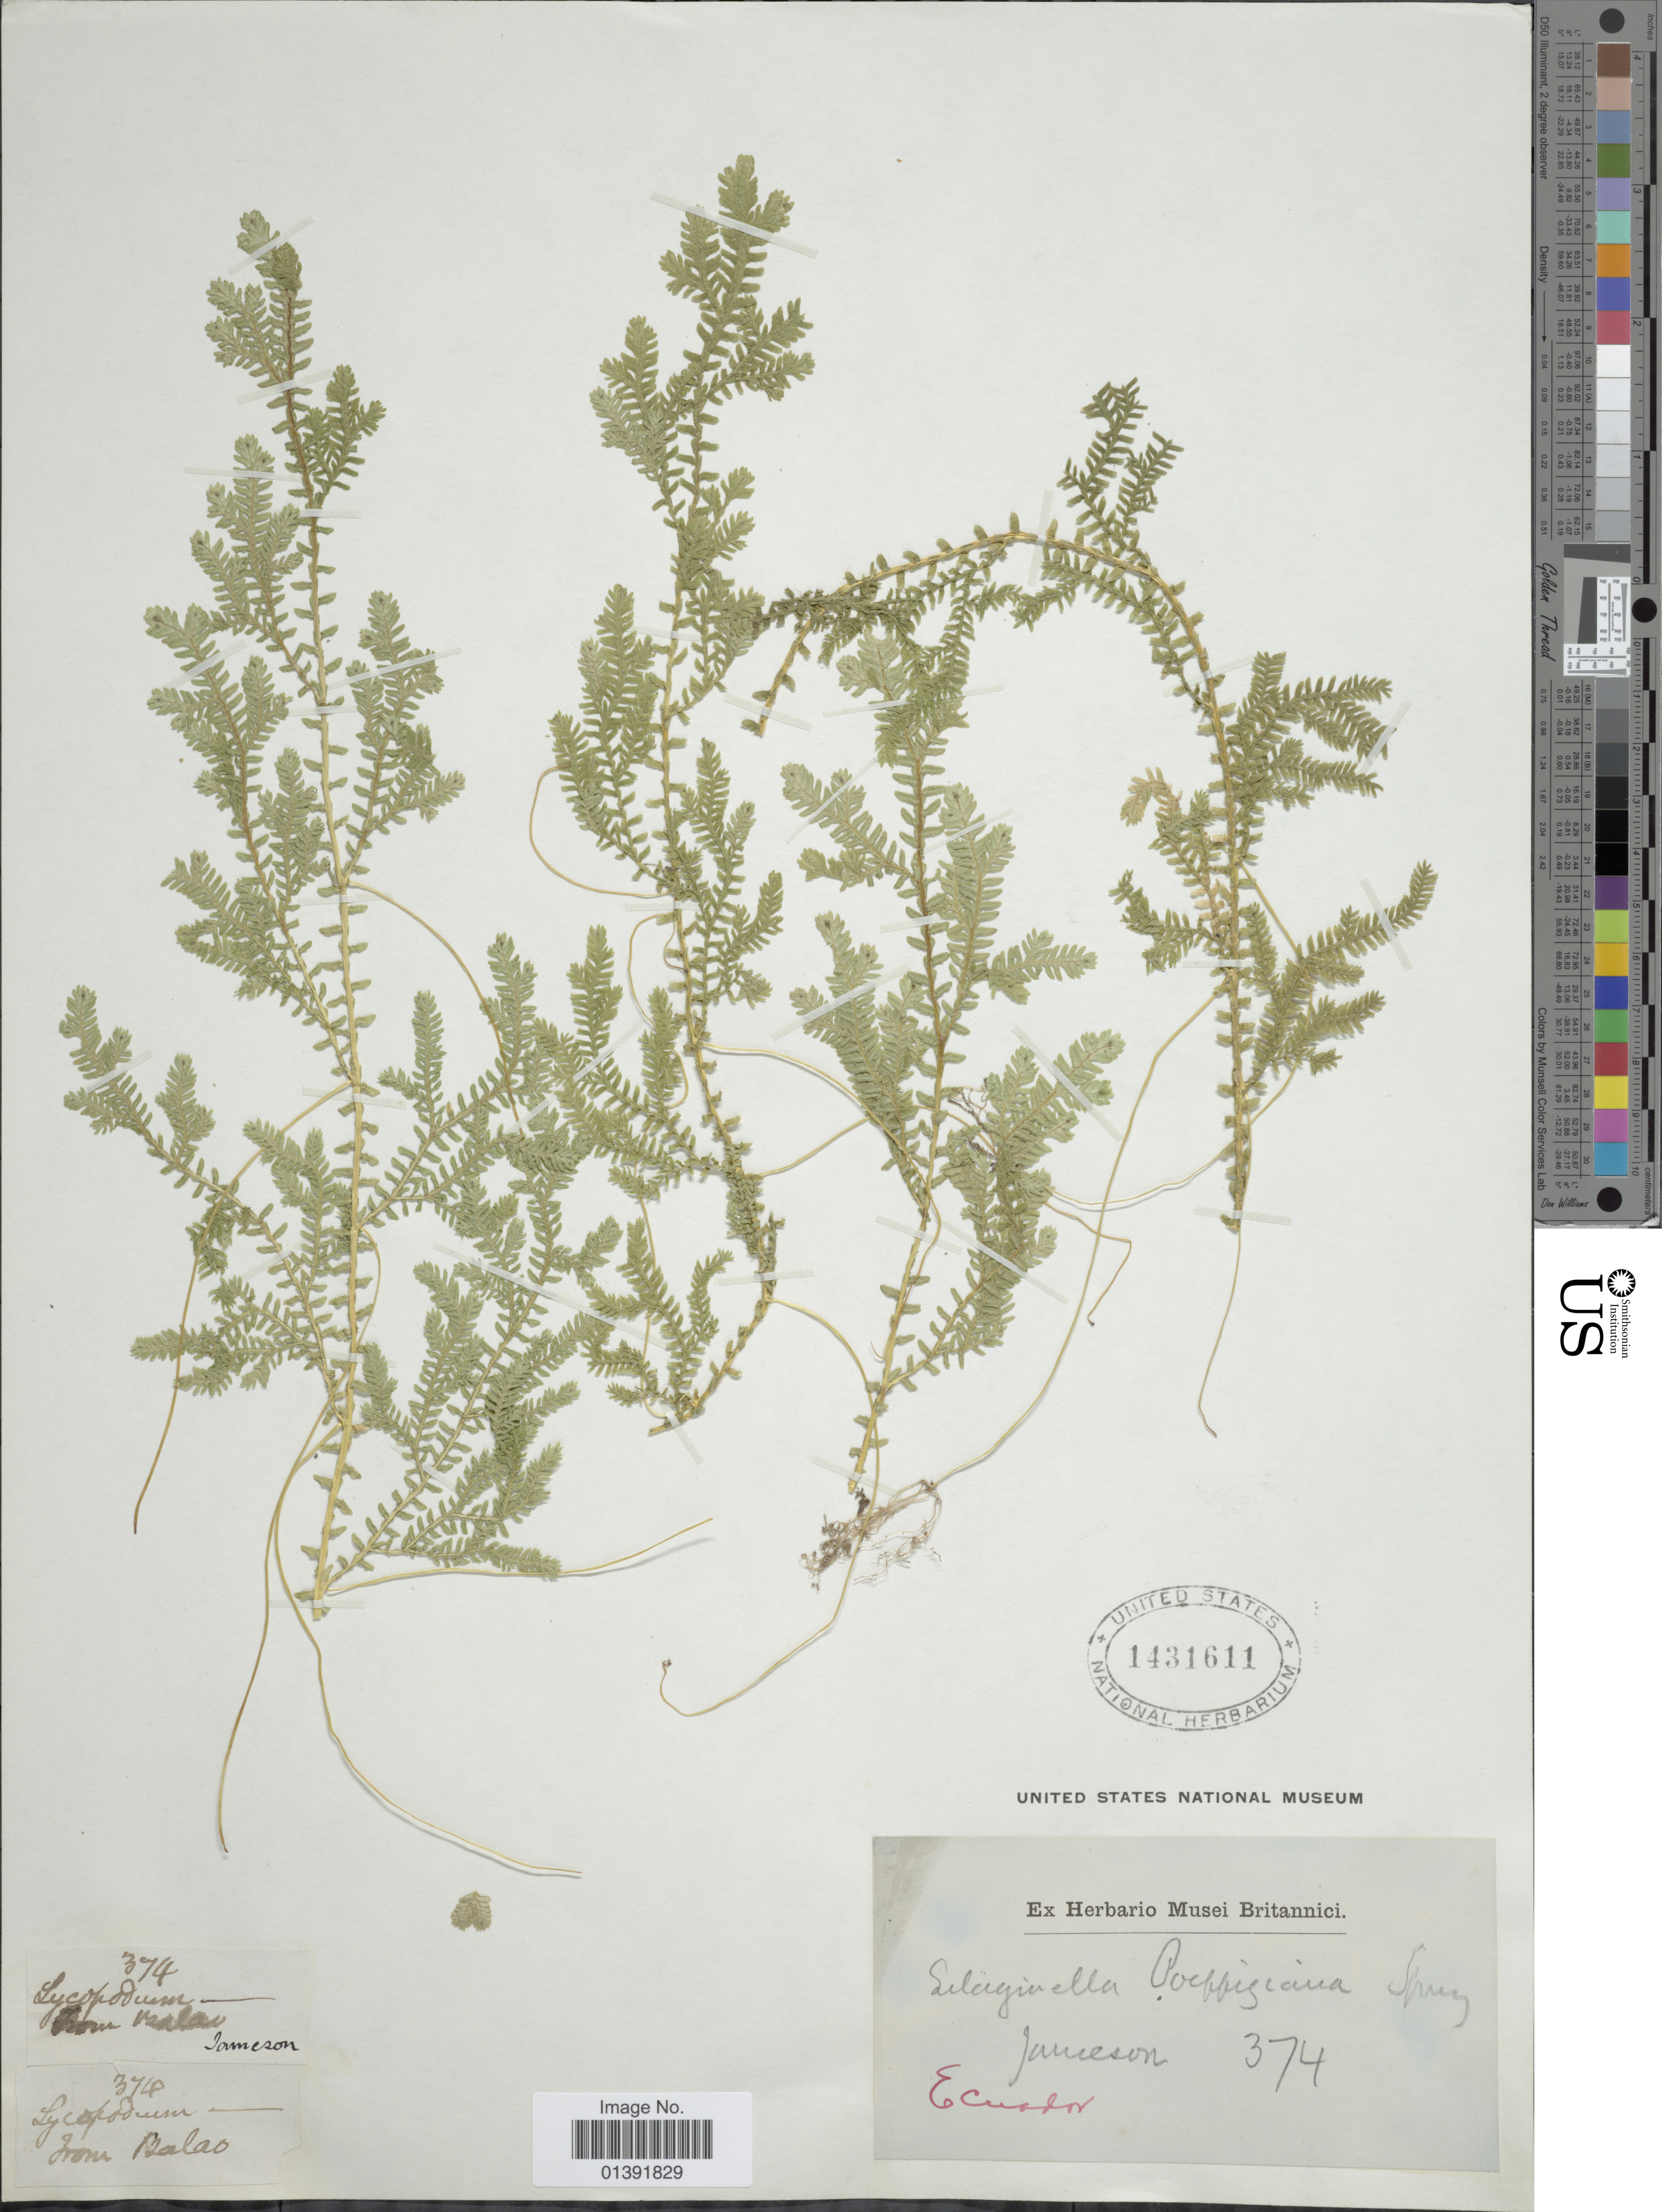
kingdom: Plantae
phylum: Tracheophyta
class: Lycopodiopsida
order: Selaginellales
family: Selaginellaceae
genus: Selaginella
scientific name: Selaginella silvestris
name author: Aspl.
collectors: -- Jameson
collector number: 374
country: Ecuador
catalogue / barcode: US 1431611